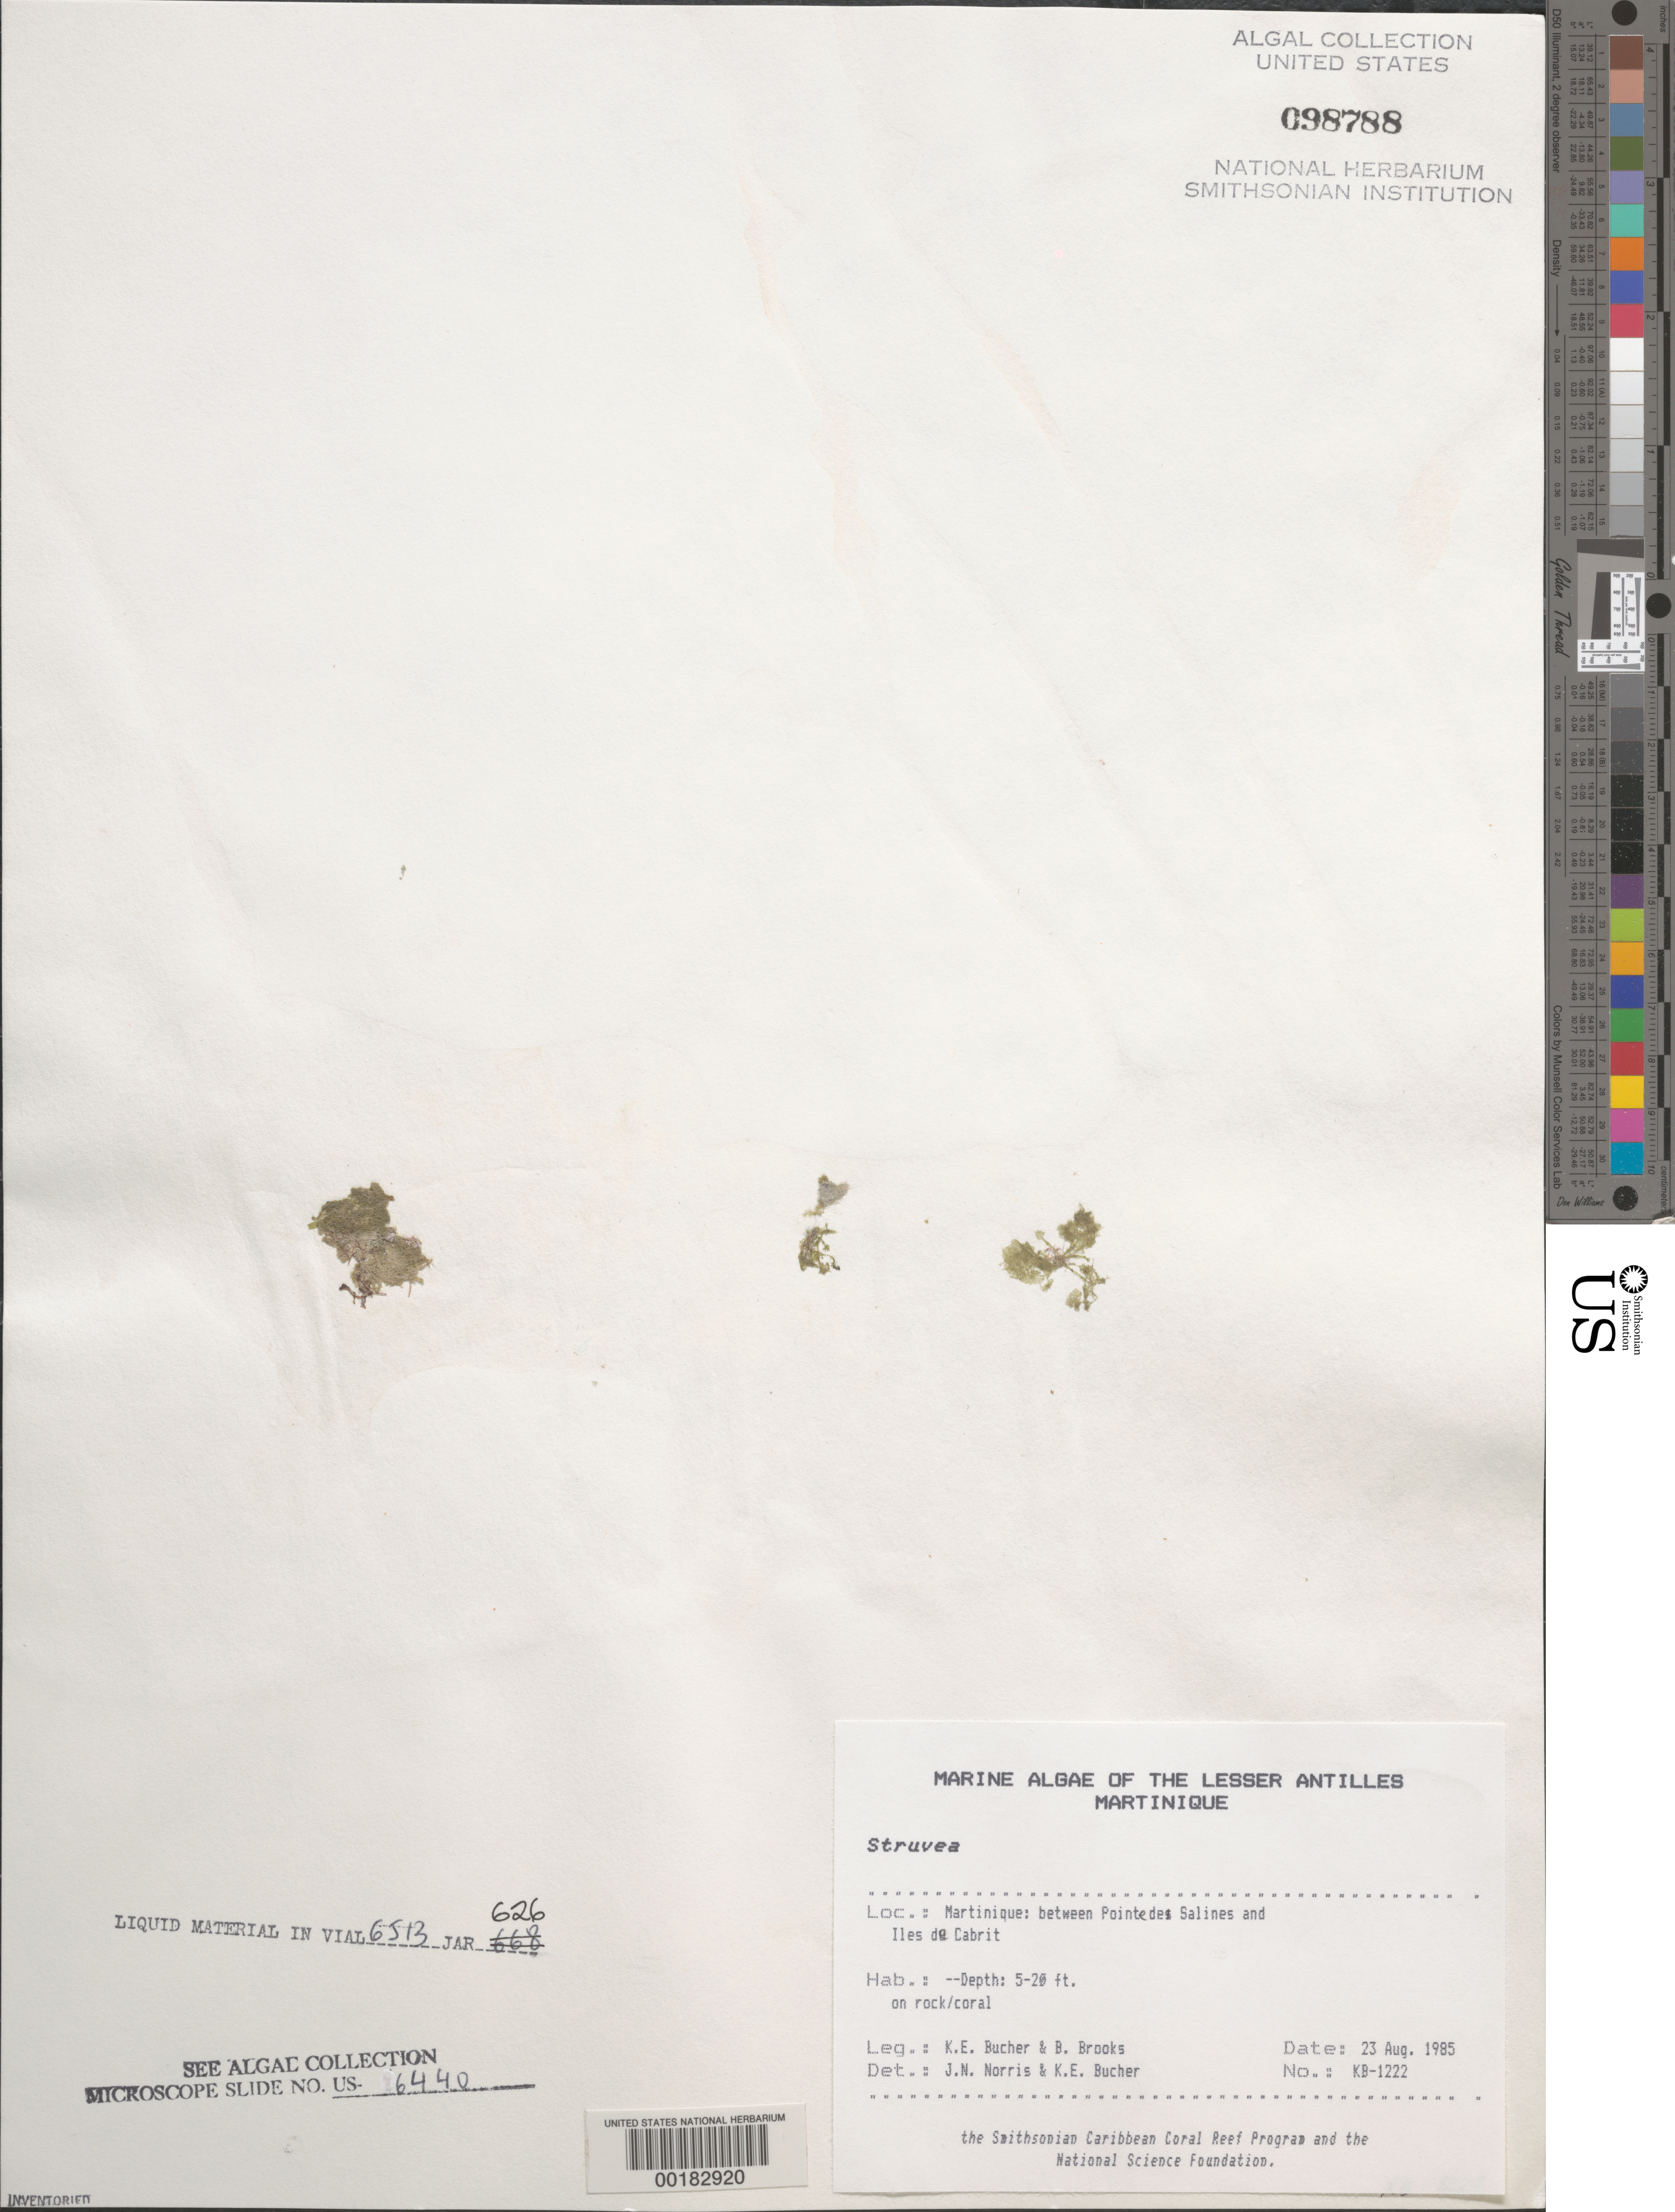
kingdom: Plantae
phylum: Chlorophyta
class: Ulvophyceae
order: Siphonocladales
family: Boodleaceae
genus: Struvea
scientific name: Struvea sp.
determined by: Norris, J. N.; Bucher, K. E.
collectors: K. E. Bucher & B. Brooks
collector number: KB-1222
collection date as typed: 23 Aug 1985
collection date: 1985-08-23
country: Martinique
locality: Between Pointe de Salines and Iles de Cabrit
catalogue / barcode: US 98788